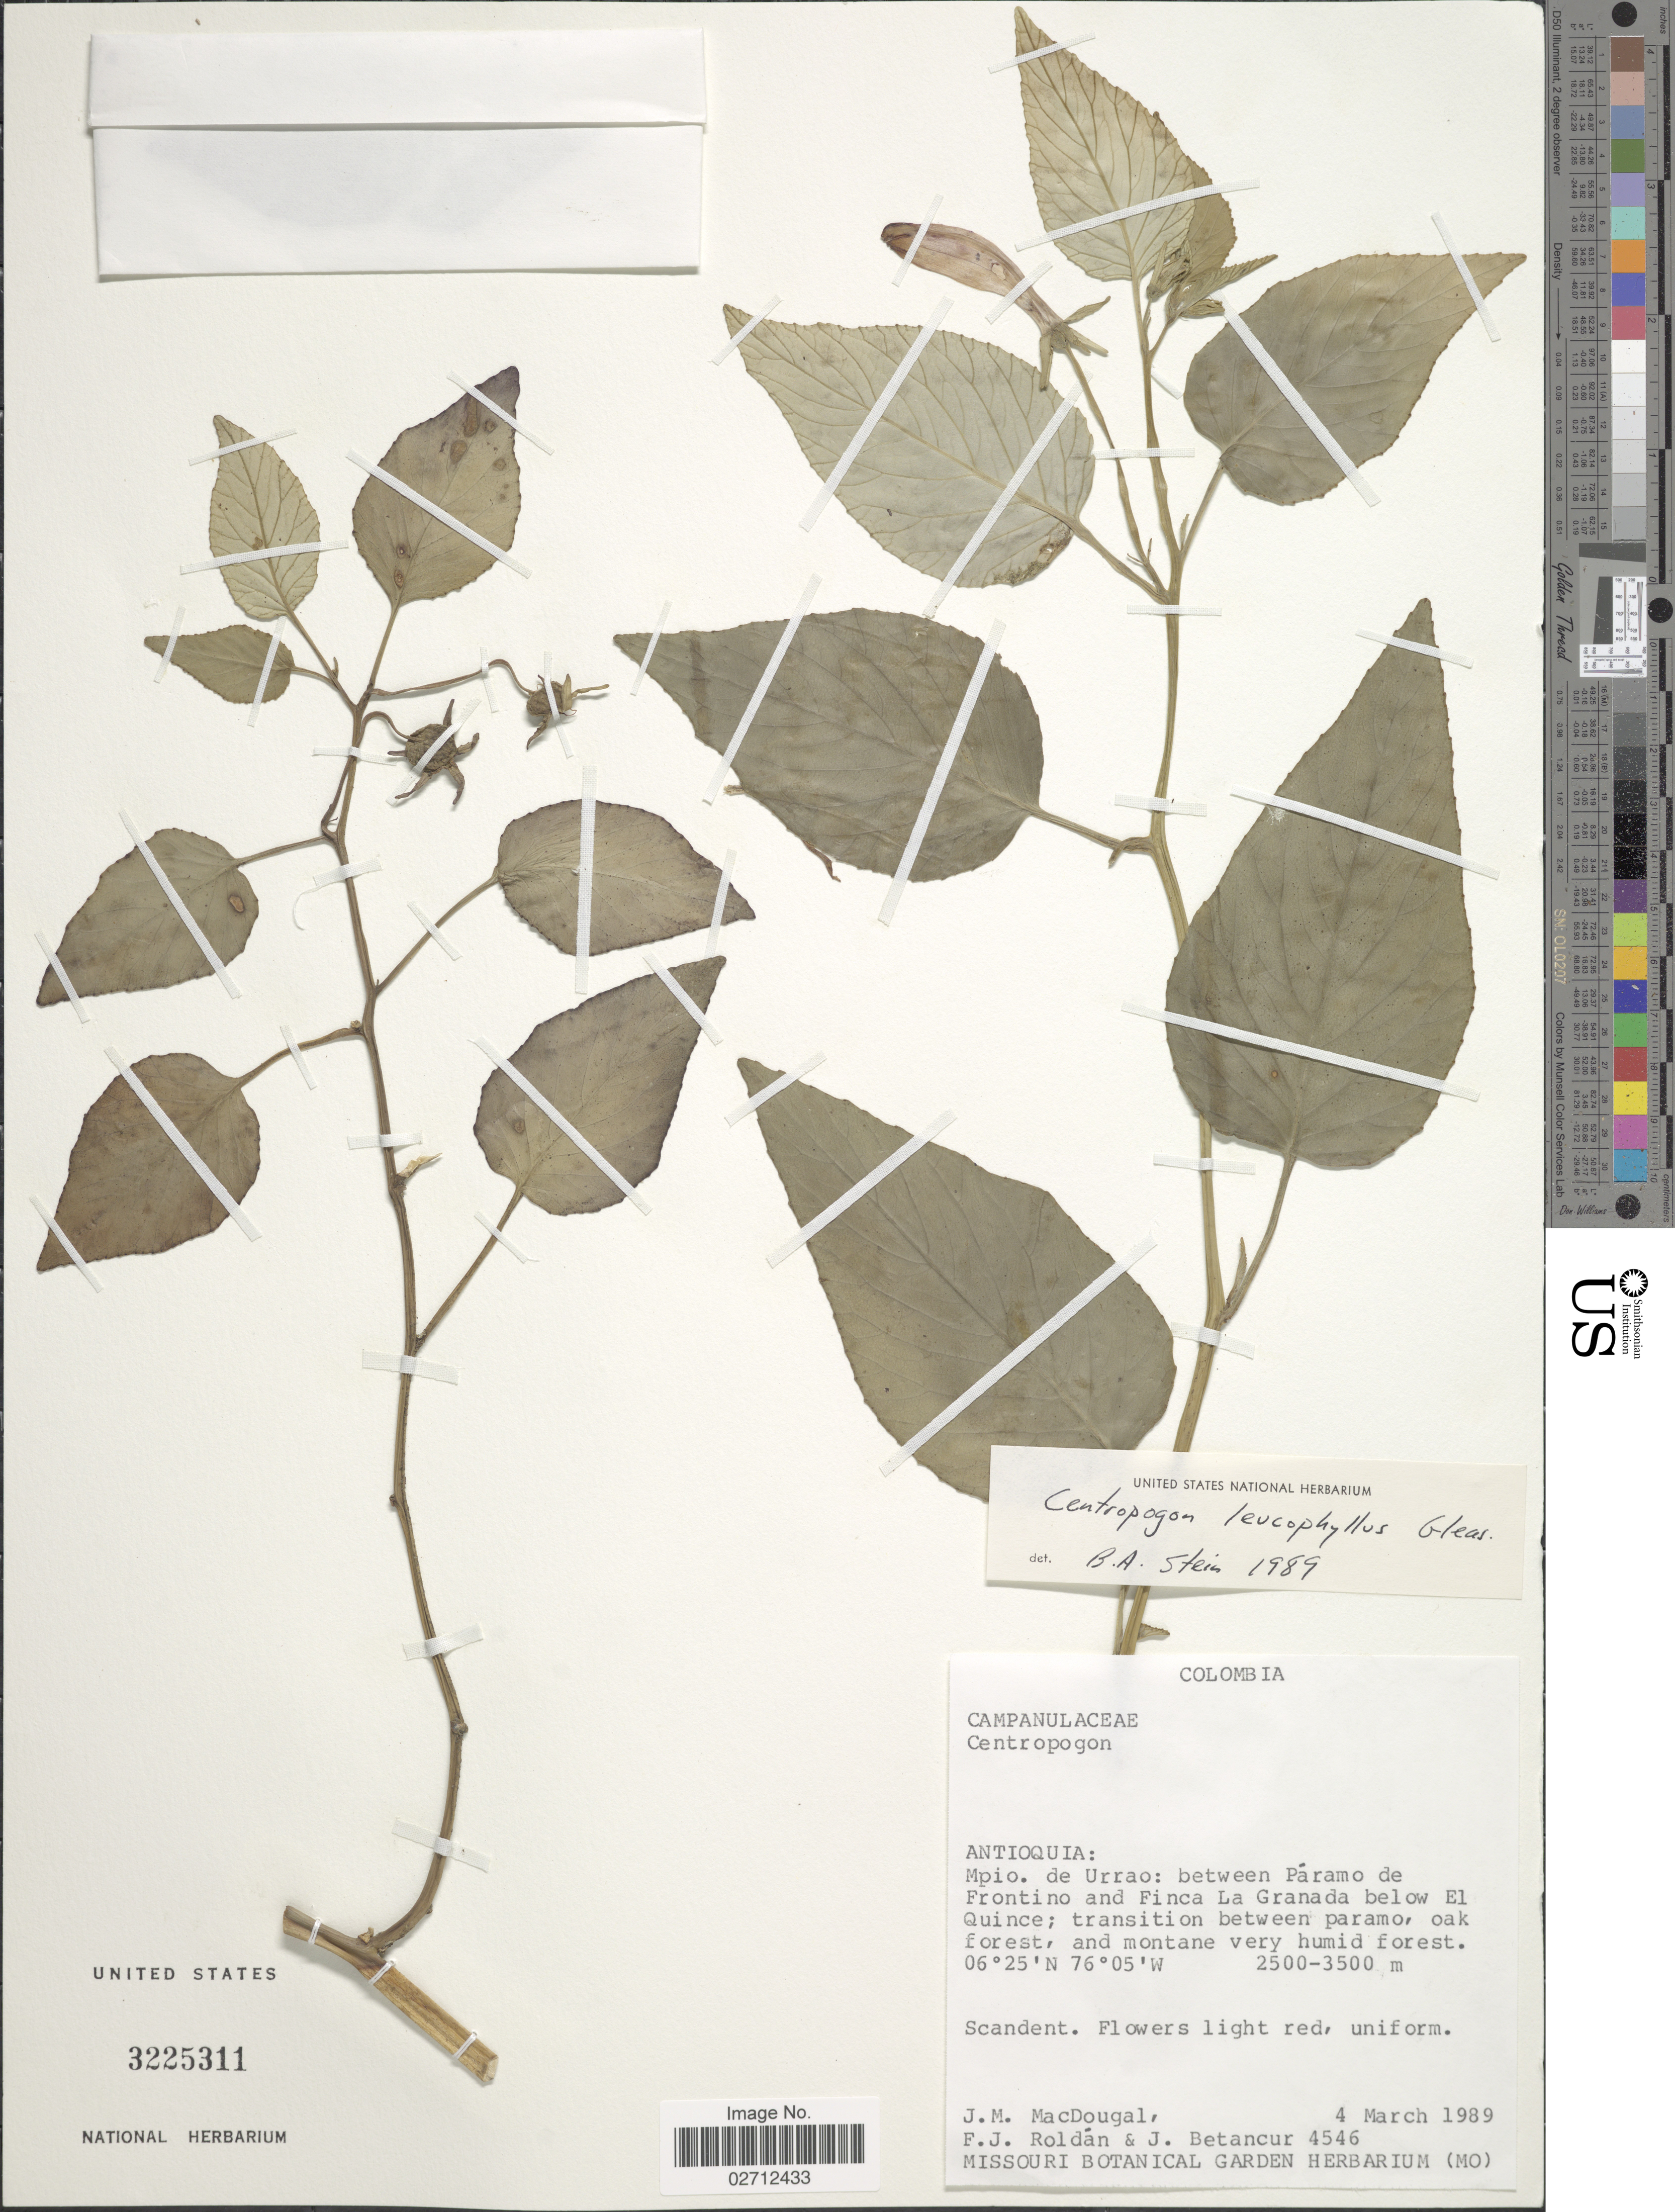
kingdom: Plantae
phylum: Tracheophyta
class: Magnoliopsida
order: Asterales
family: Campanulaceae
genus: Centropogon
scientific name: Centropogon leucophyllus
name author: Gleason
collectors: J. M. MacDougal, F. J. Roldán & J. Betancur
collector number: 4546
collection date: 1989-03-04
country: Colombia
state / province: Antioquia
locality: Mpio de Urrao: between Páramo de Frontino and Finca La Granada below El Quince; transition between paramo, oak forest, and montane very humid forest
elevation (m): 2500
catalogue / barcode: US 3225311